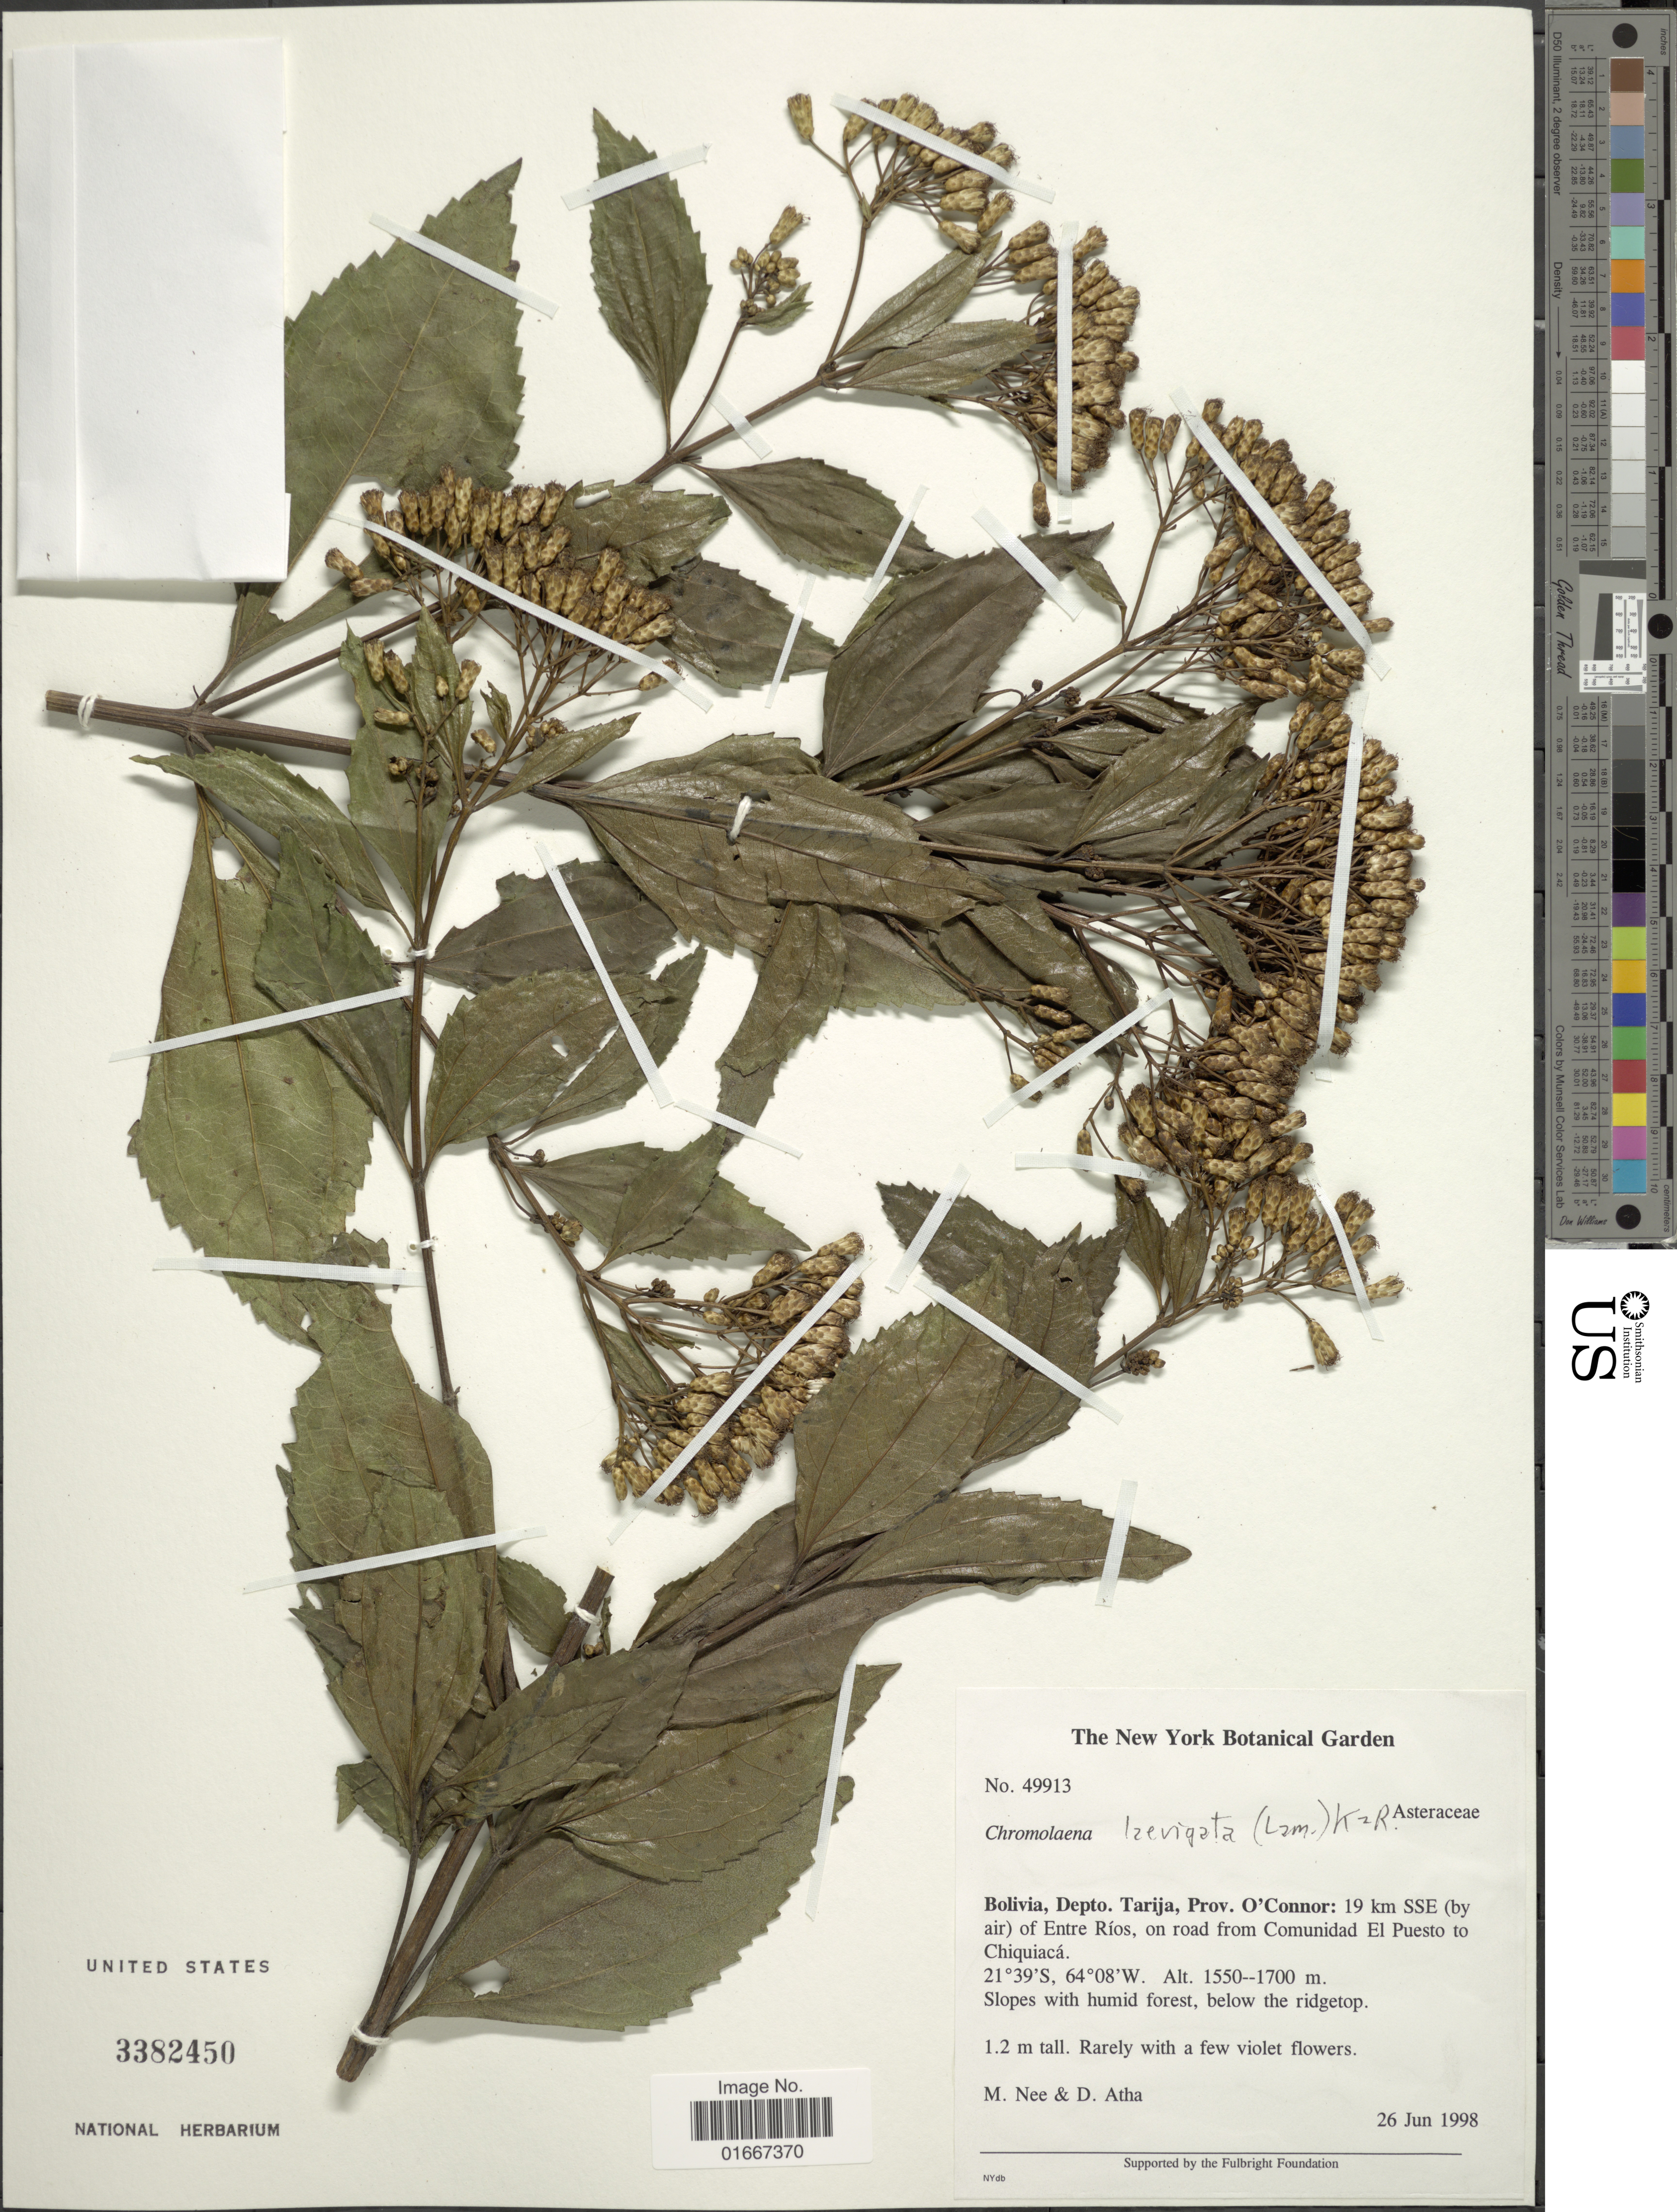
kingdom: Plantae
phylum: Tracheophyta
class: Magnoliopsida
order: Asterales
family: Asteraceae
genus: Chromolaena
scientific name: Chromolaena laevigata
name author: (Lam.) R.M. King & H. Rob.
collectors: M. Nee & D. Atha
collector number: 49913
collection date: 1998-06-26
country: Bolivia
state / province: Tarija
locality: Prov. O'Connor: 19 km SSE (by air) of Entre Rios, on road from Comunidad El Puesto to Chiquiaca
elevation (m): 1550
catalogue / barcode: US 3382450